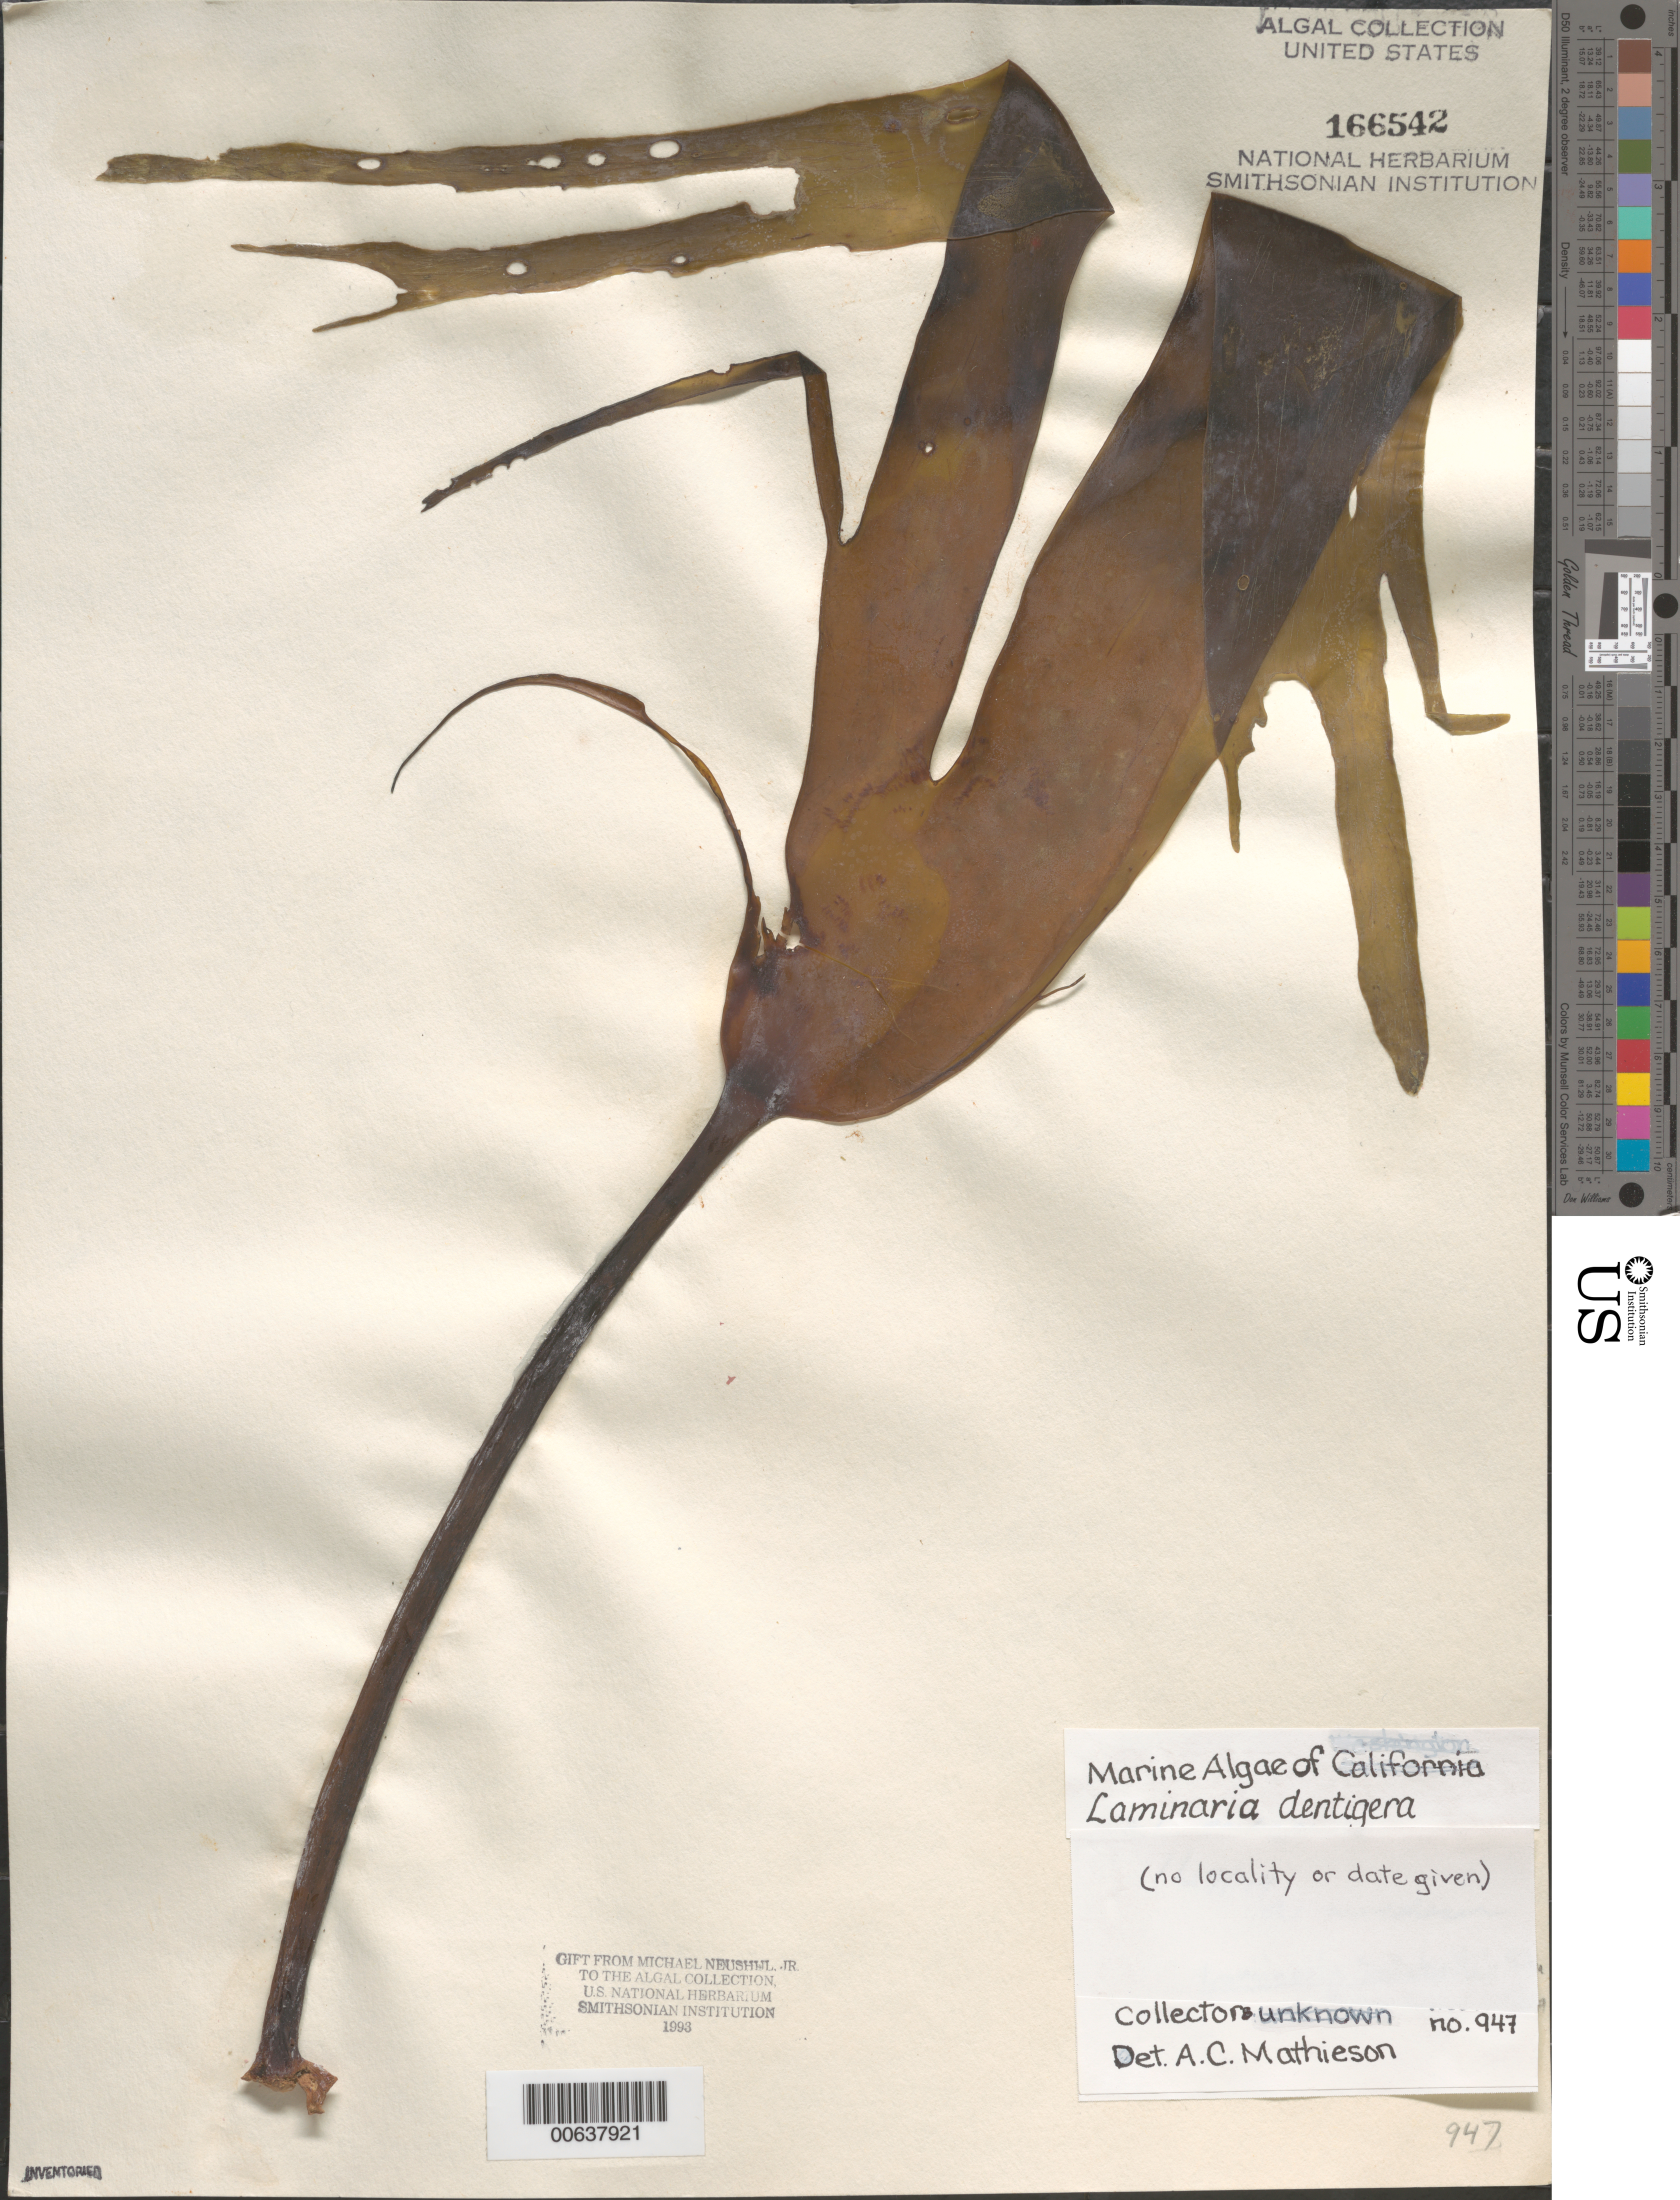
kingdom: Chromista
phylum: Ochrophyta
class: Phaeophyceae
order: Laminariales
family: Laminariaceae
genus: Laminaria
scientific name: Laminaria dentigera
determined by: Mathieson, A. C.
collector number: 947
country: United States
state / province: California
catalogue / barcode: US 166542